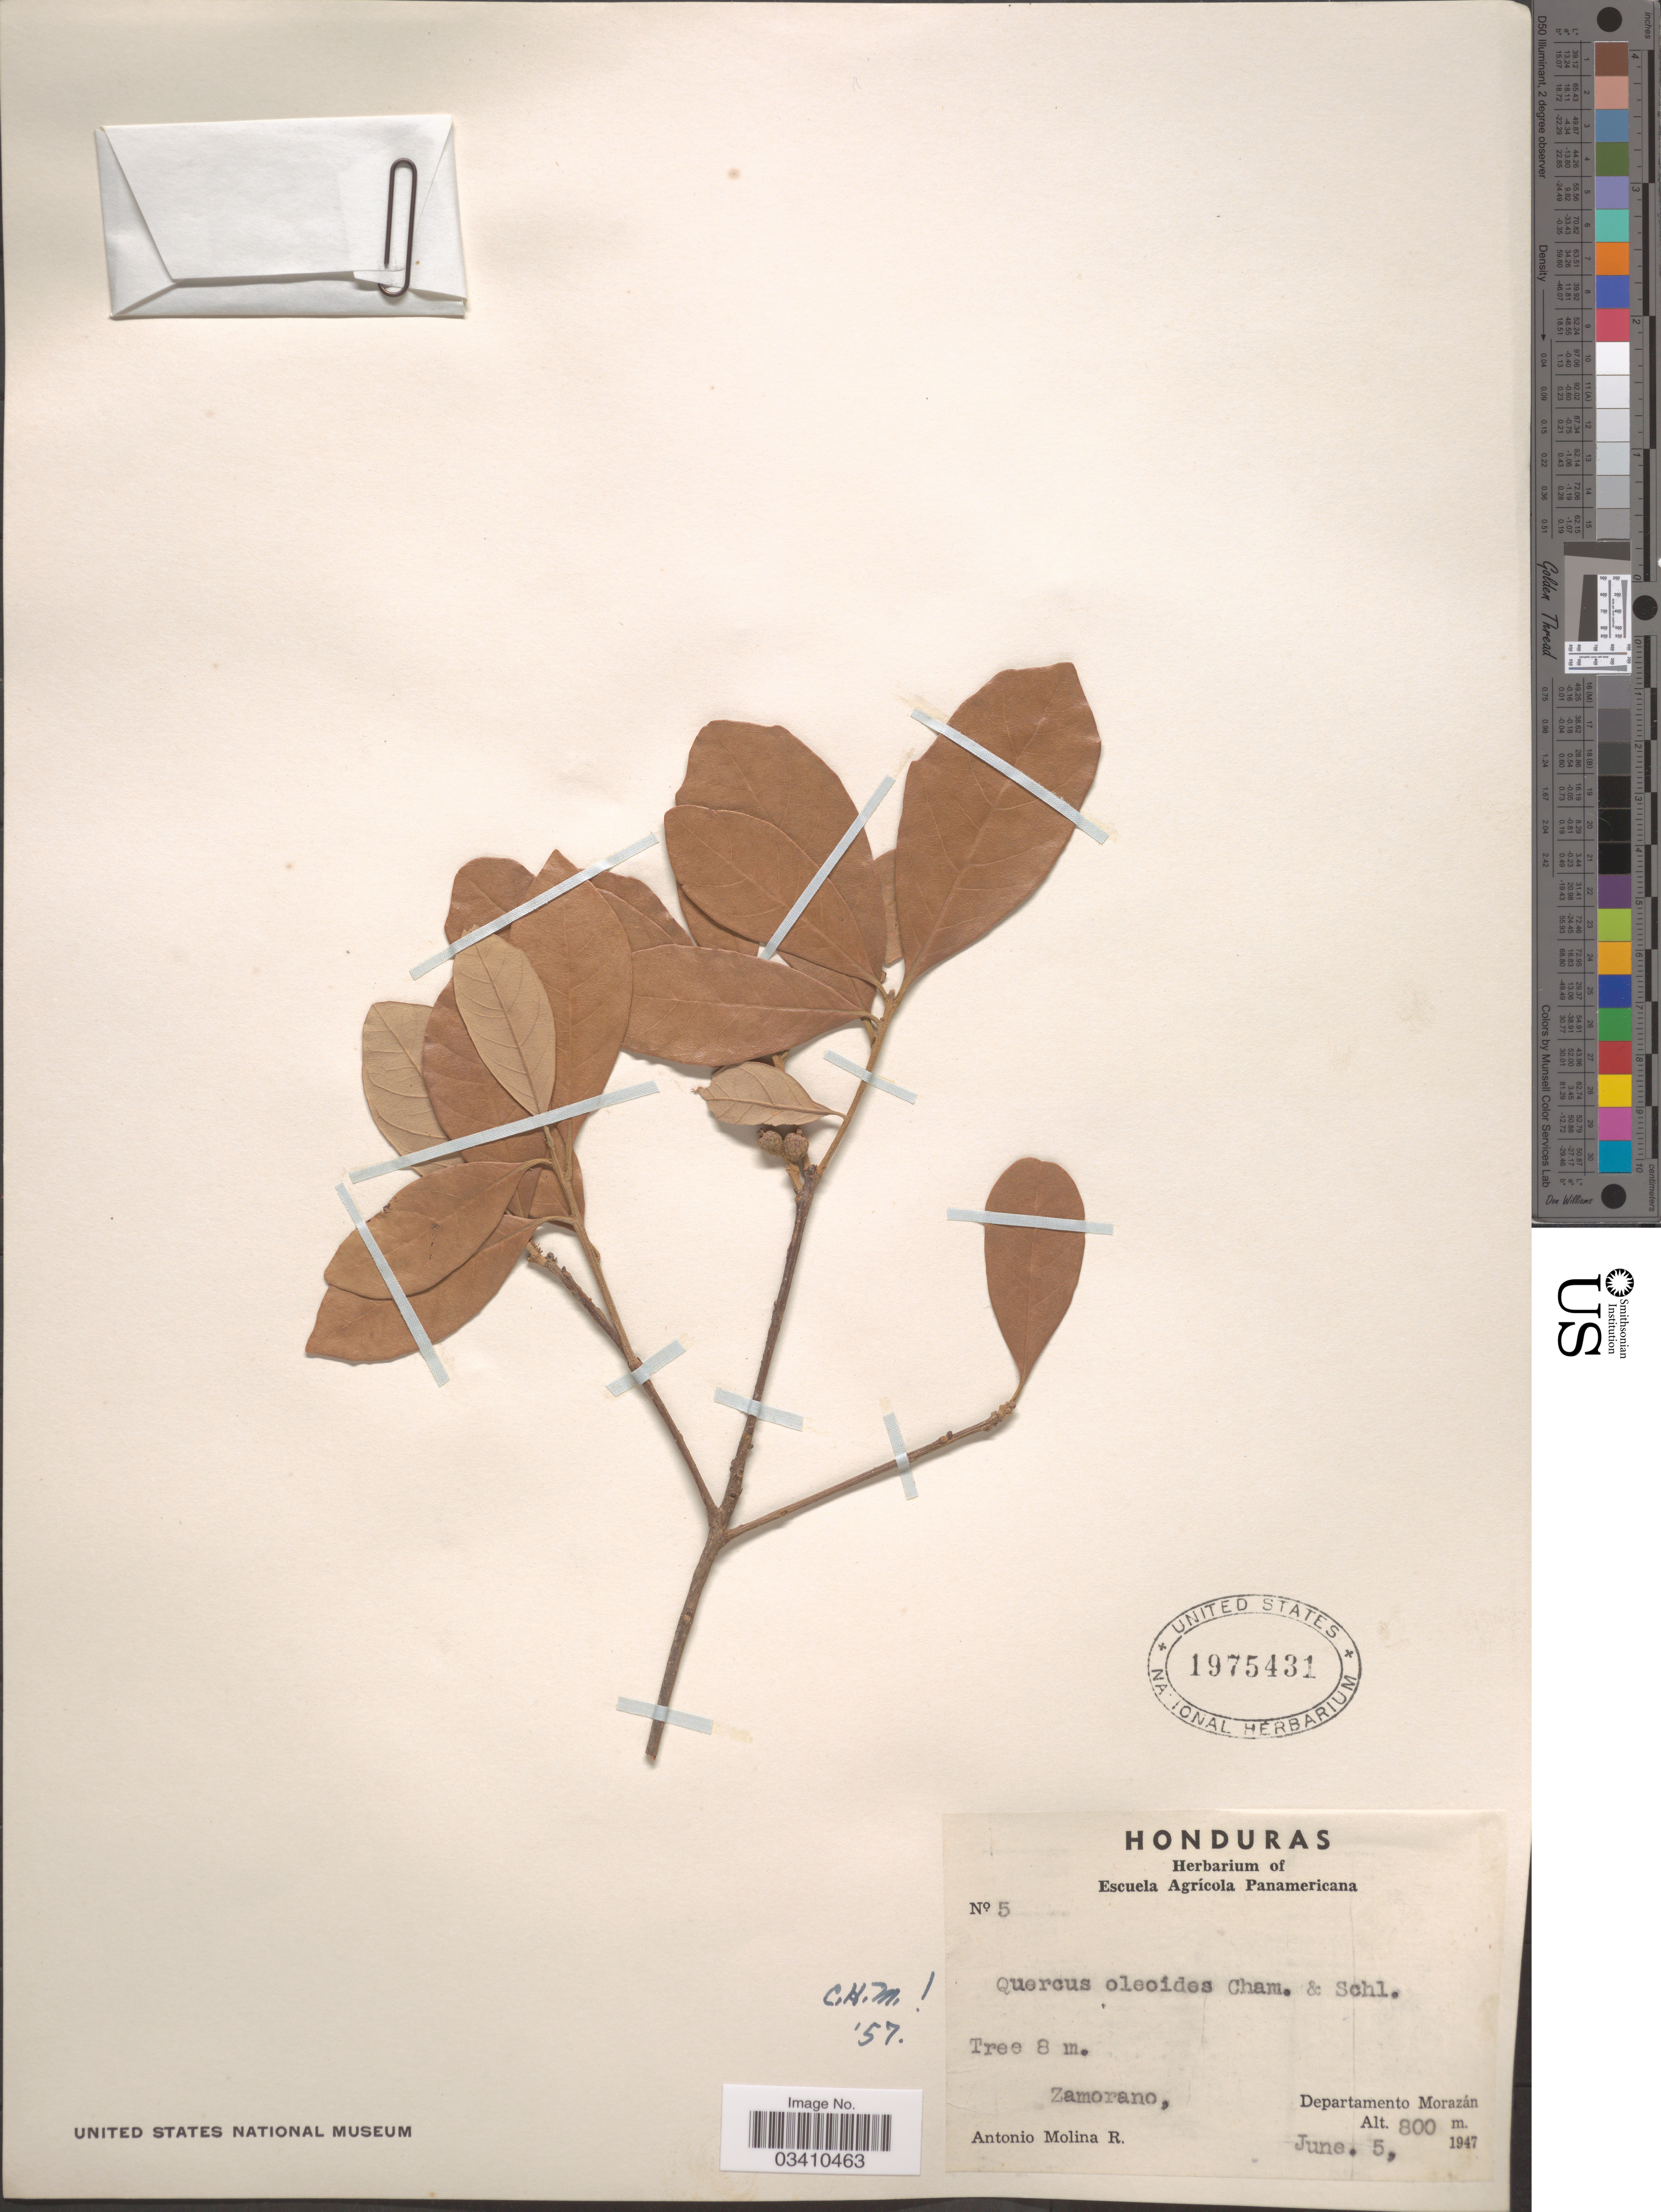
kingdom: Plantae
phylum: Tracheophyta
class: Magnoliopsida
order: Fagales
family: Fagaceae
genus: Quercus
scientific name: Quercus oleoides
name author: Schltdl. & Cham.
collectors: A. Molina R.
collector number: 5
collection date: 1947-06-05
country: Honduras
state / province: Fco. Morazán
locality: Zamorano, Departamento Morazán.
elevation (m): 800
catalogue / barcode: US 1975431